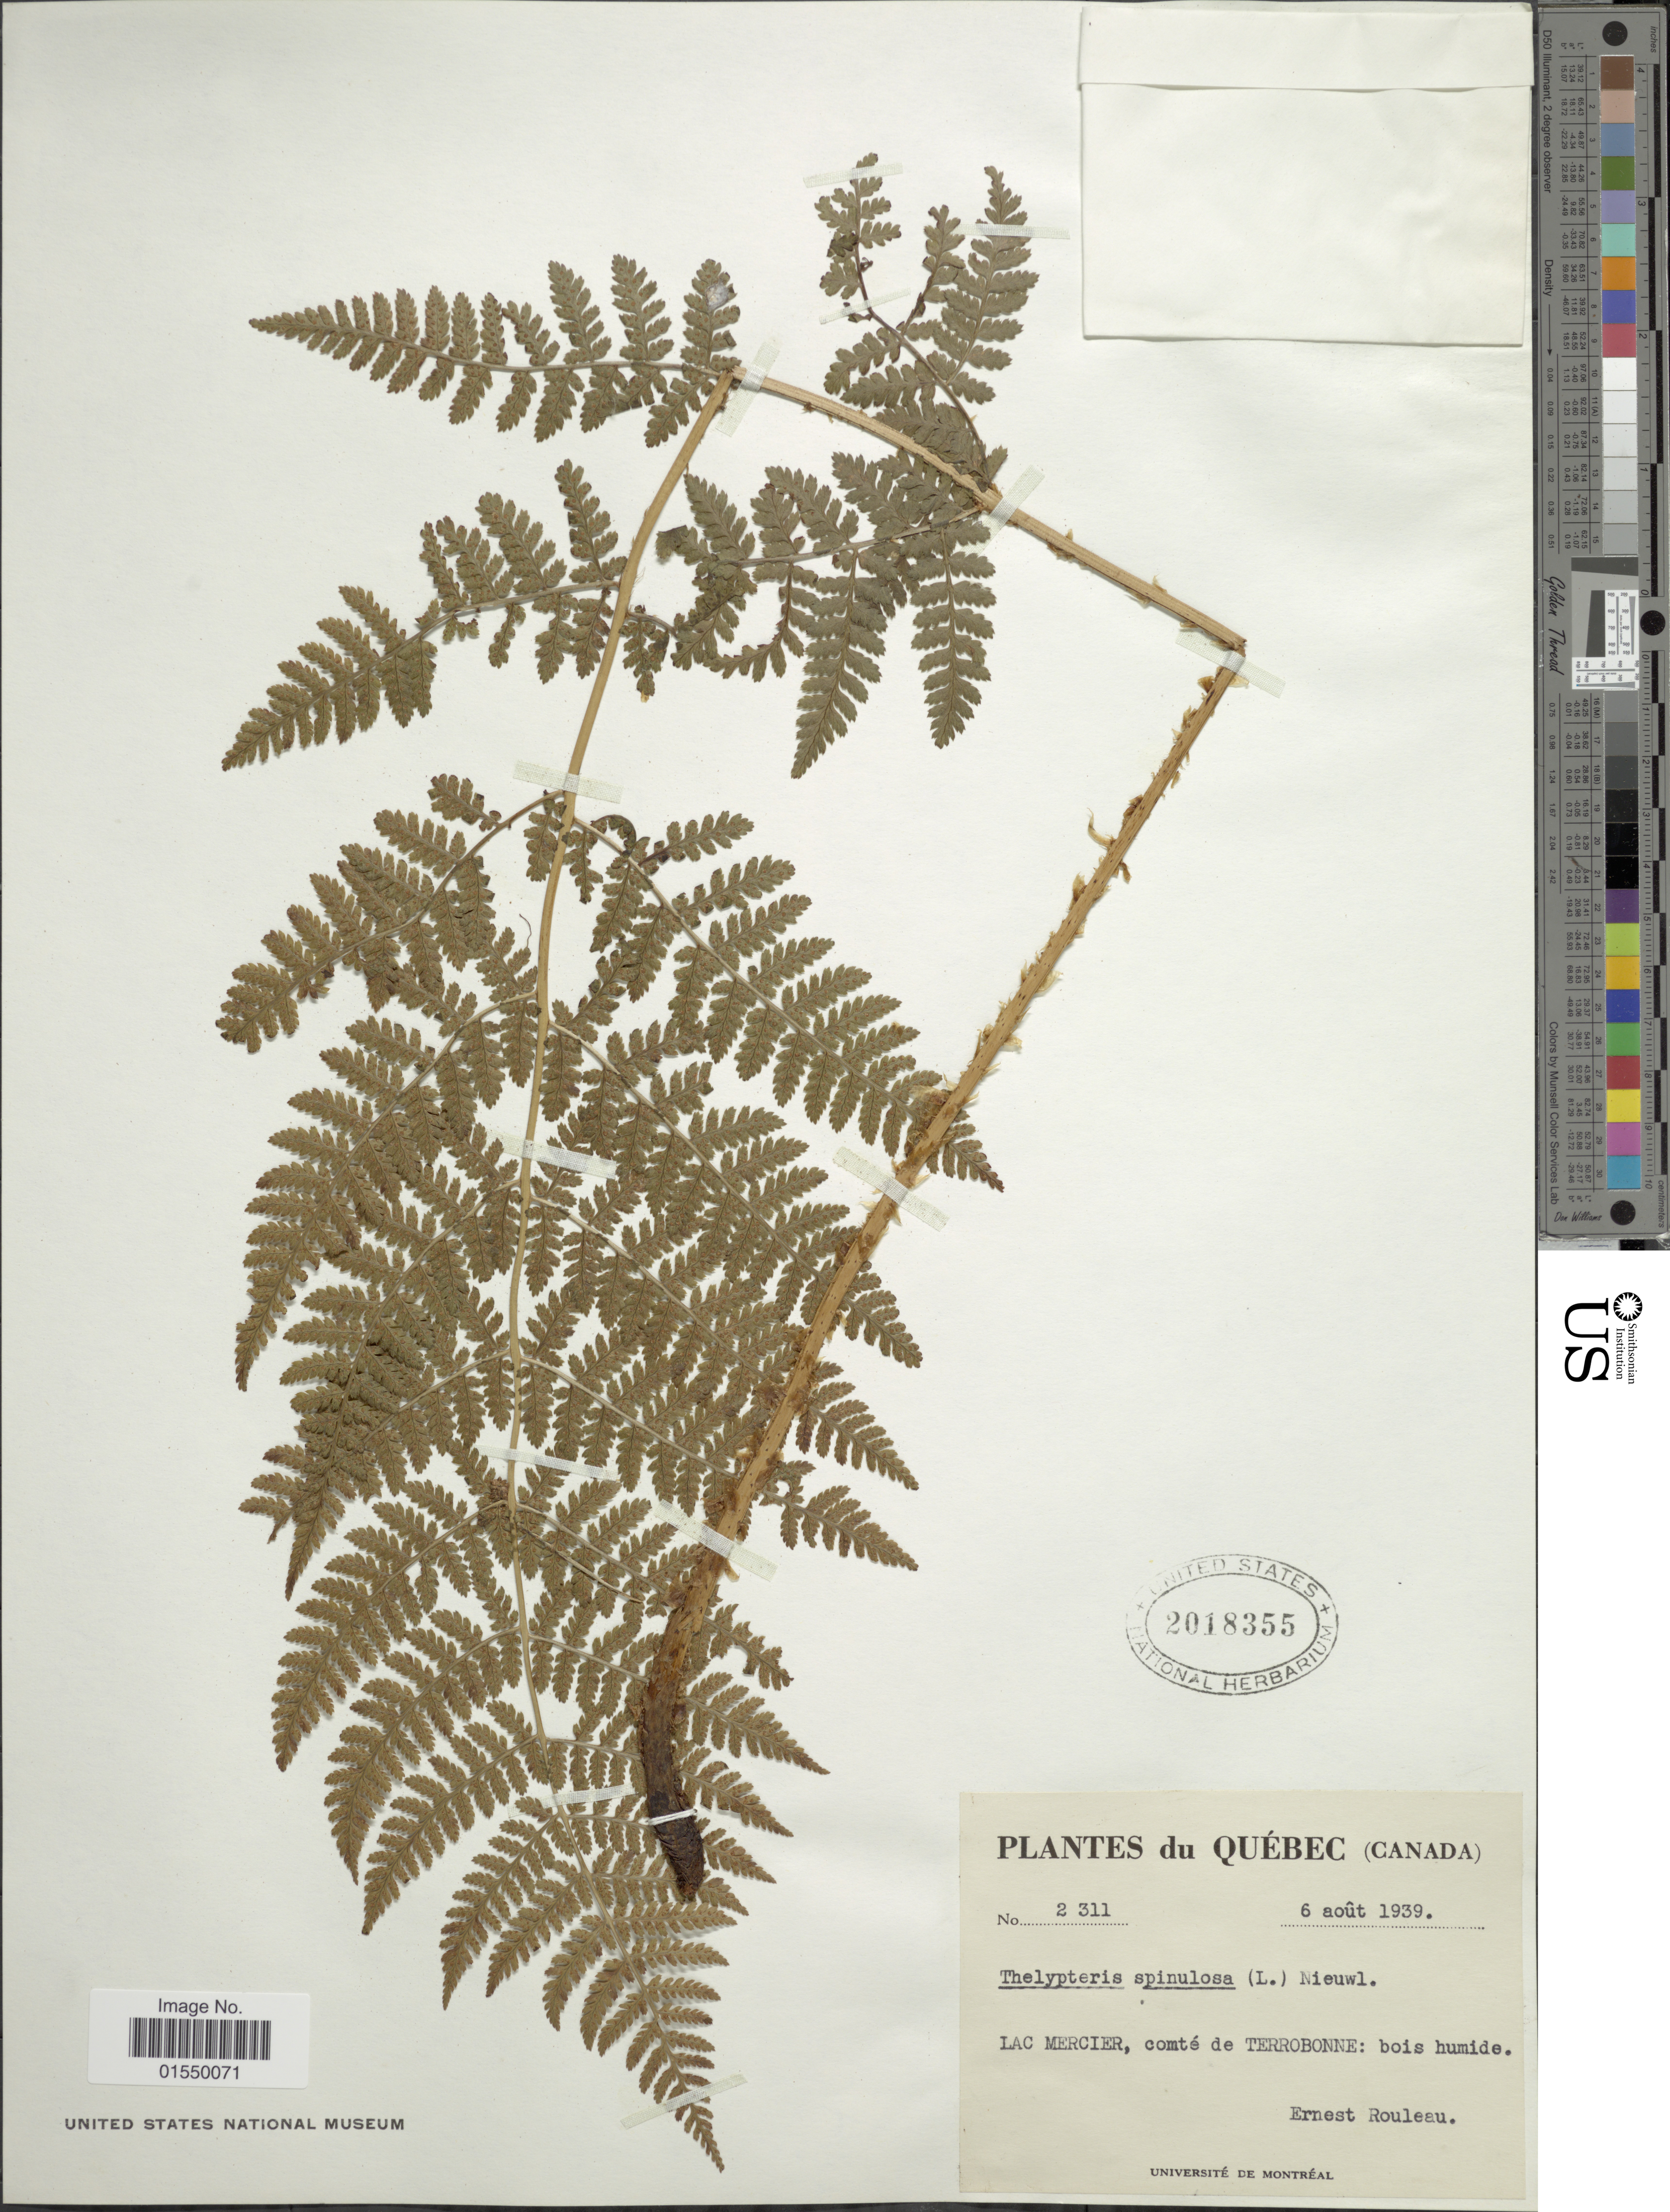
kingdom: Plantae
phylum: Tracheophyta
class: Polypodiopsida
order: Polypodiales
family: Dryopteridaceae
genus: Dryopteris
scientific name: Dryopteris carthusiana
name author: (Villars) H.P. Fuchs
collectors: J. Rouleau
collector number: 2311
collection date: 1939-08-06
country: Canada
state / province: Quebec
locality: Lac Mercier, comte de Terrobonne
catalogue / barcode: US 2018355